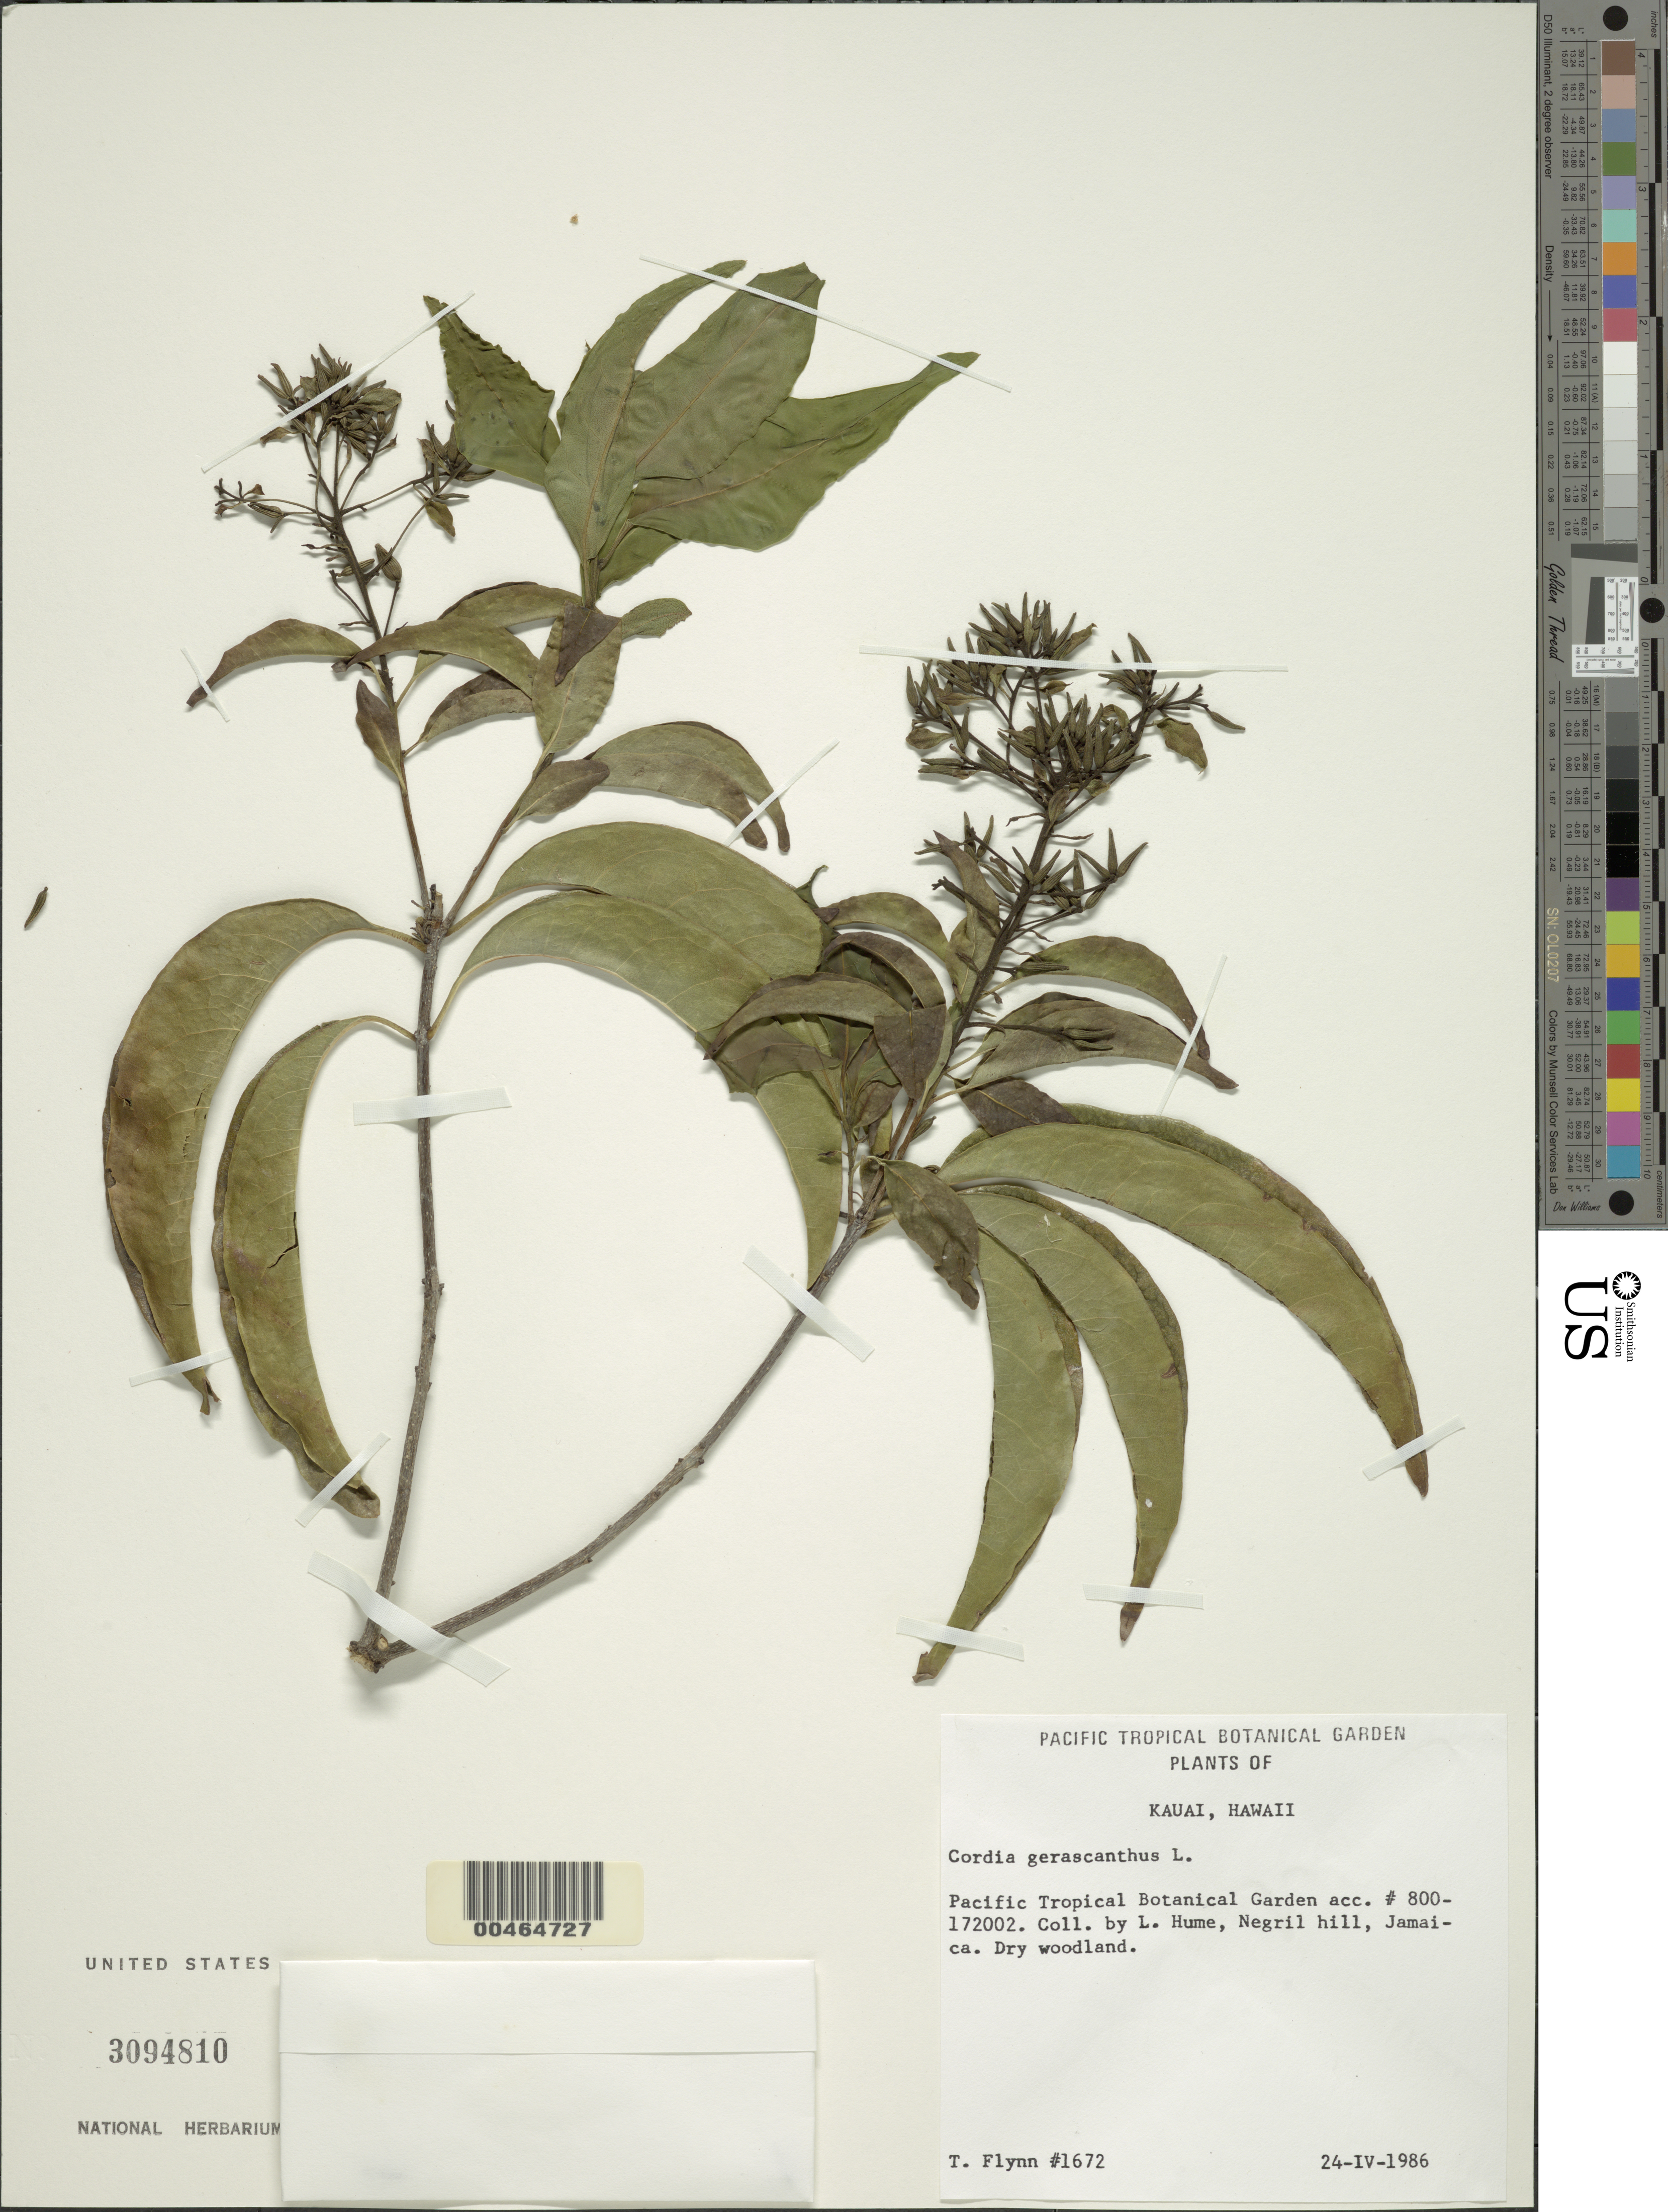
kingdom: Plantae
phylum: Tracheophyta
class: Magnoliopsida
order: Boraginales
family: Cordiaceae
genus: Cordia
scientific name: Cordia gerascanthus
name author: L.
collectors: T. W. Flynn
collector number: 1672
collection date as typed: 24 Apr 1986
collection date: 1986-04-24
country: United States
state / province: Hawaii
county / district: Kauai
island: Kaua'i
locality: Pacific Tropical Botanical Garden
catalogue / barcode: US 3094810